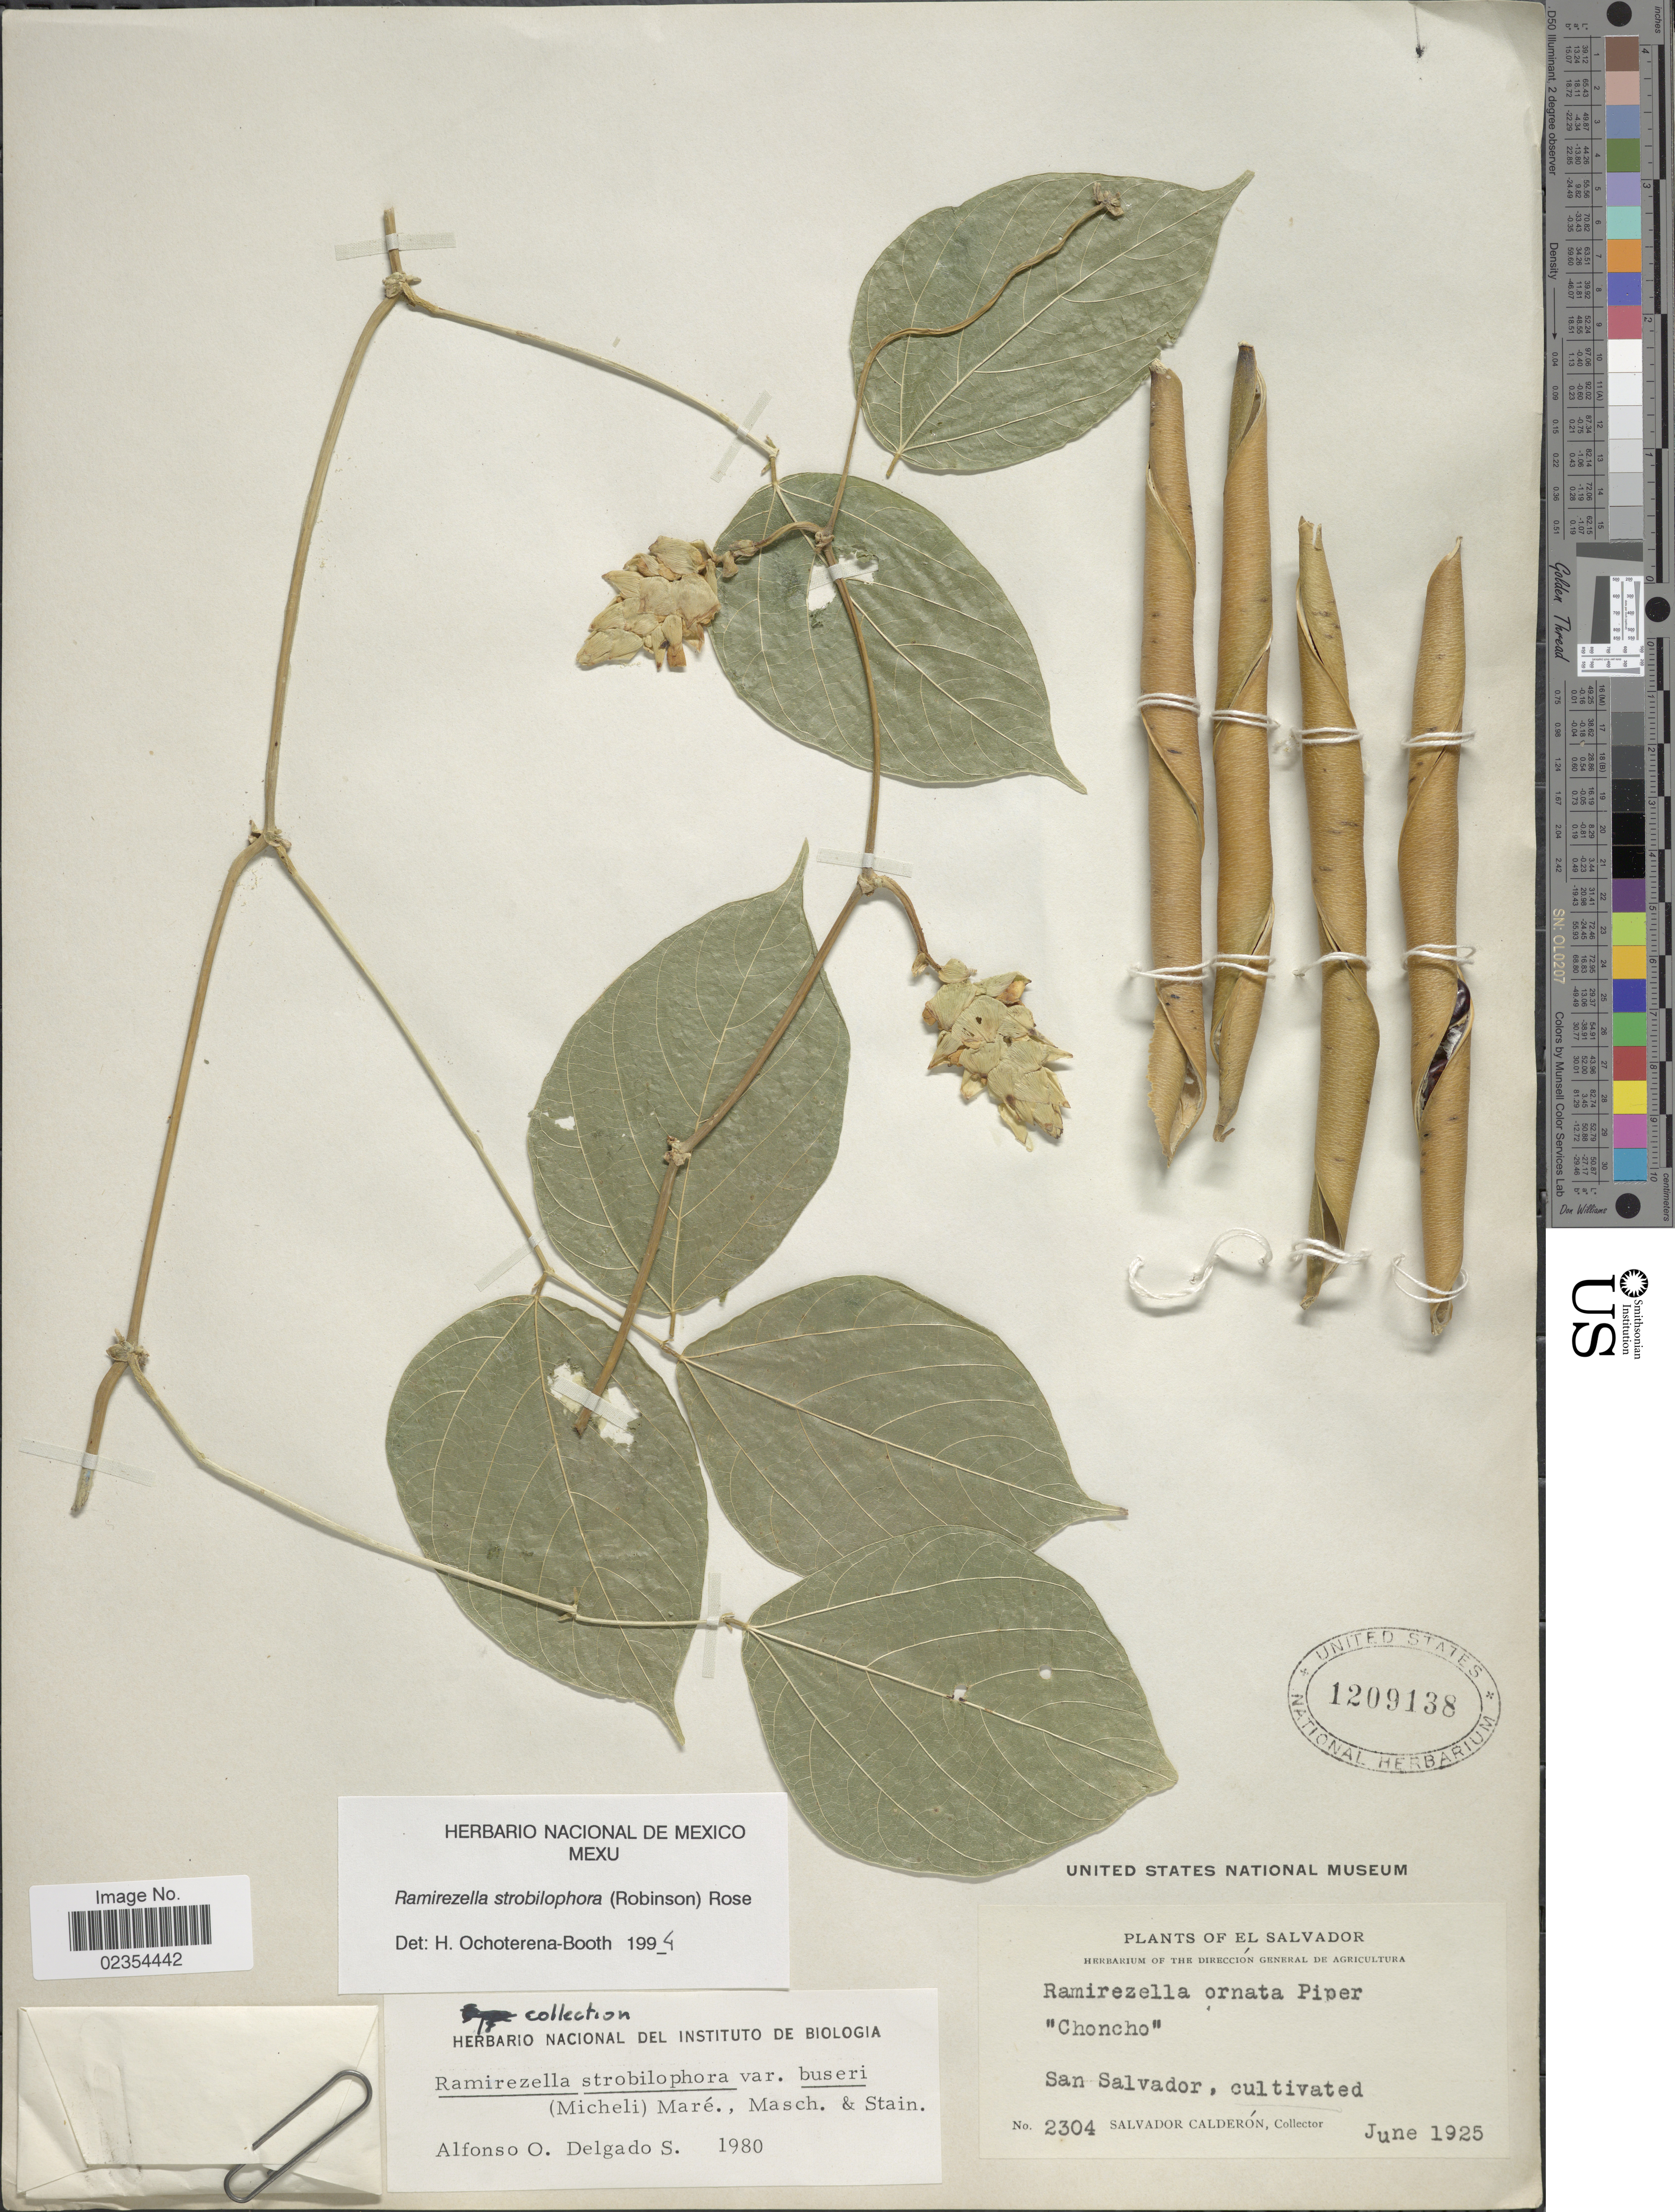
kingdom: Plantae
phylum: Tracheophyta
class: Magnoliopsida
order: Fabales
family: Fabaceae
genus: Ramirezella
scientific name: Ramirezella strobilophora var. strobilophora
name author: (B.L. Rob.) Rose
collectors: S. Calderón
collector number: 2304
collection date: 1925-06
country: El Salvador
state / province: San Salvador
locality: Cultivated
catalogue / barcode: US 1209138